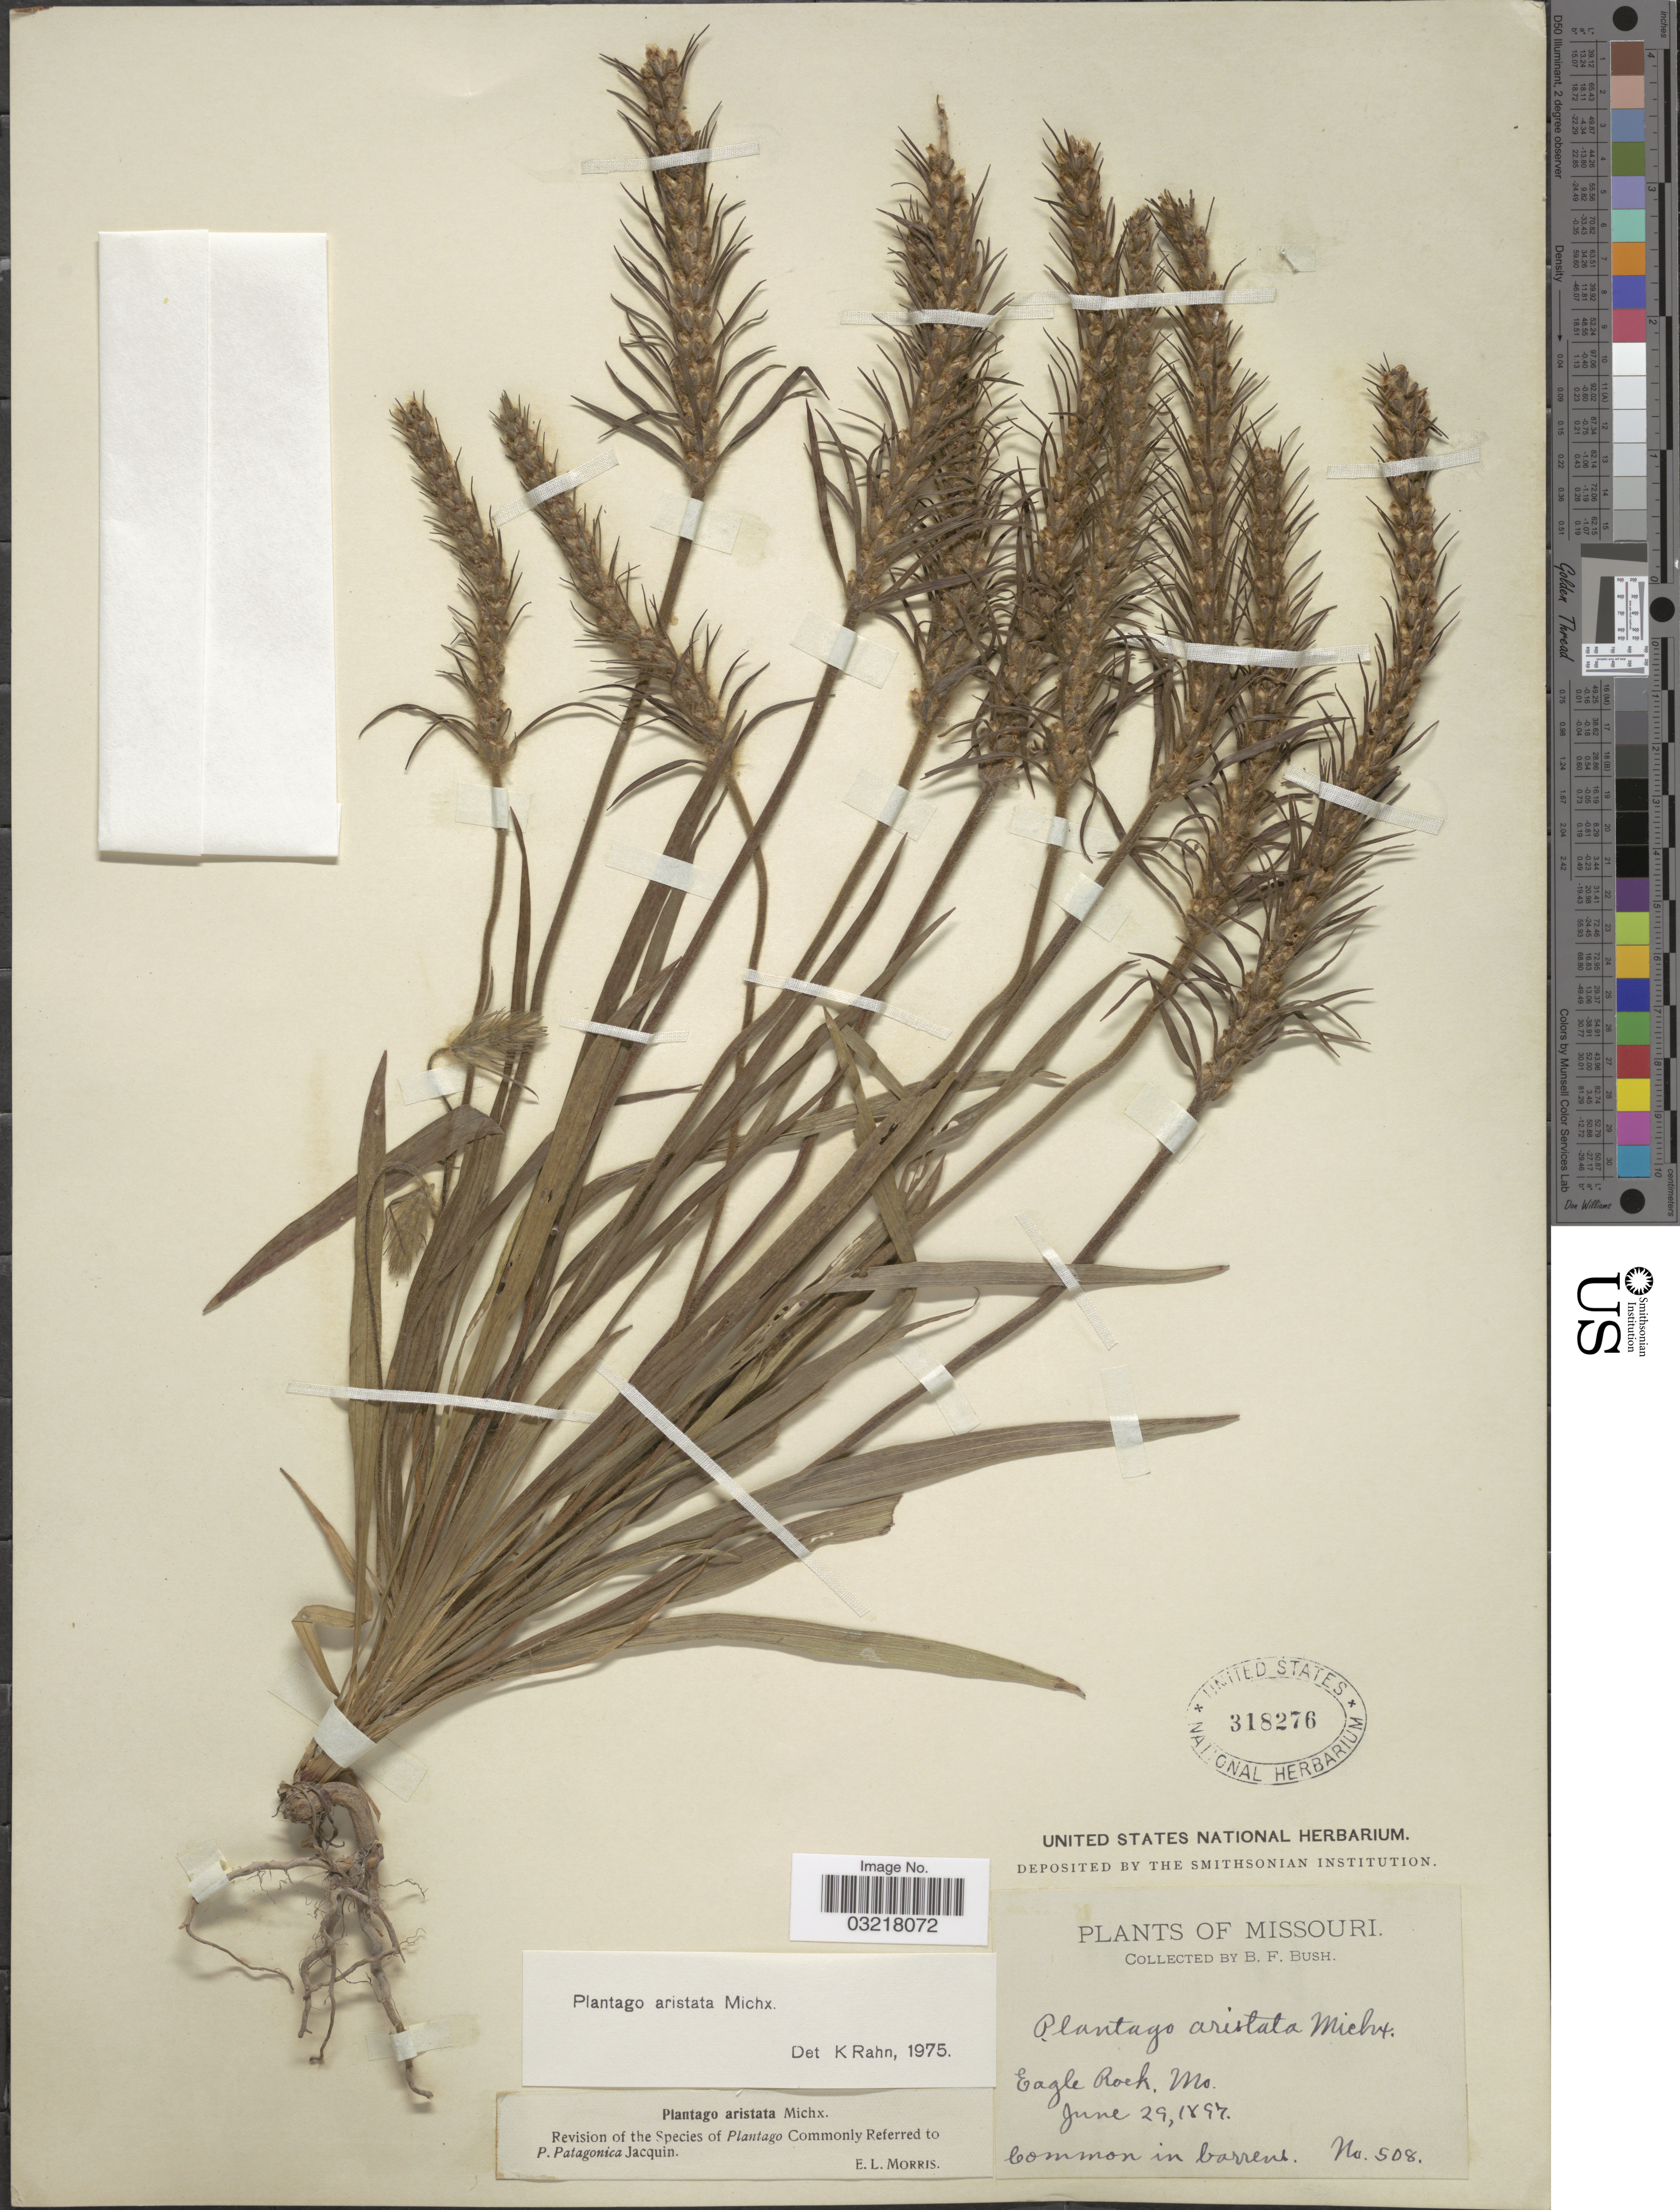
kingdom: Plantae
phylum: Tracheophyta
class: Magnoliopsida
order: Lamiales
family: Plantaginaceae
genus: Plantago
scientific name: Plantago aristata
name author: Michx.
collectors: B. F. Bush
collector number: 508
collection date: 1897-06-29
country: United States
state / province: Missouri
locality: Eagle Rock, Mo.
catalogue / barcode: US 318276